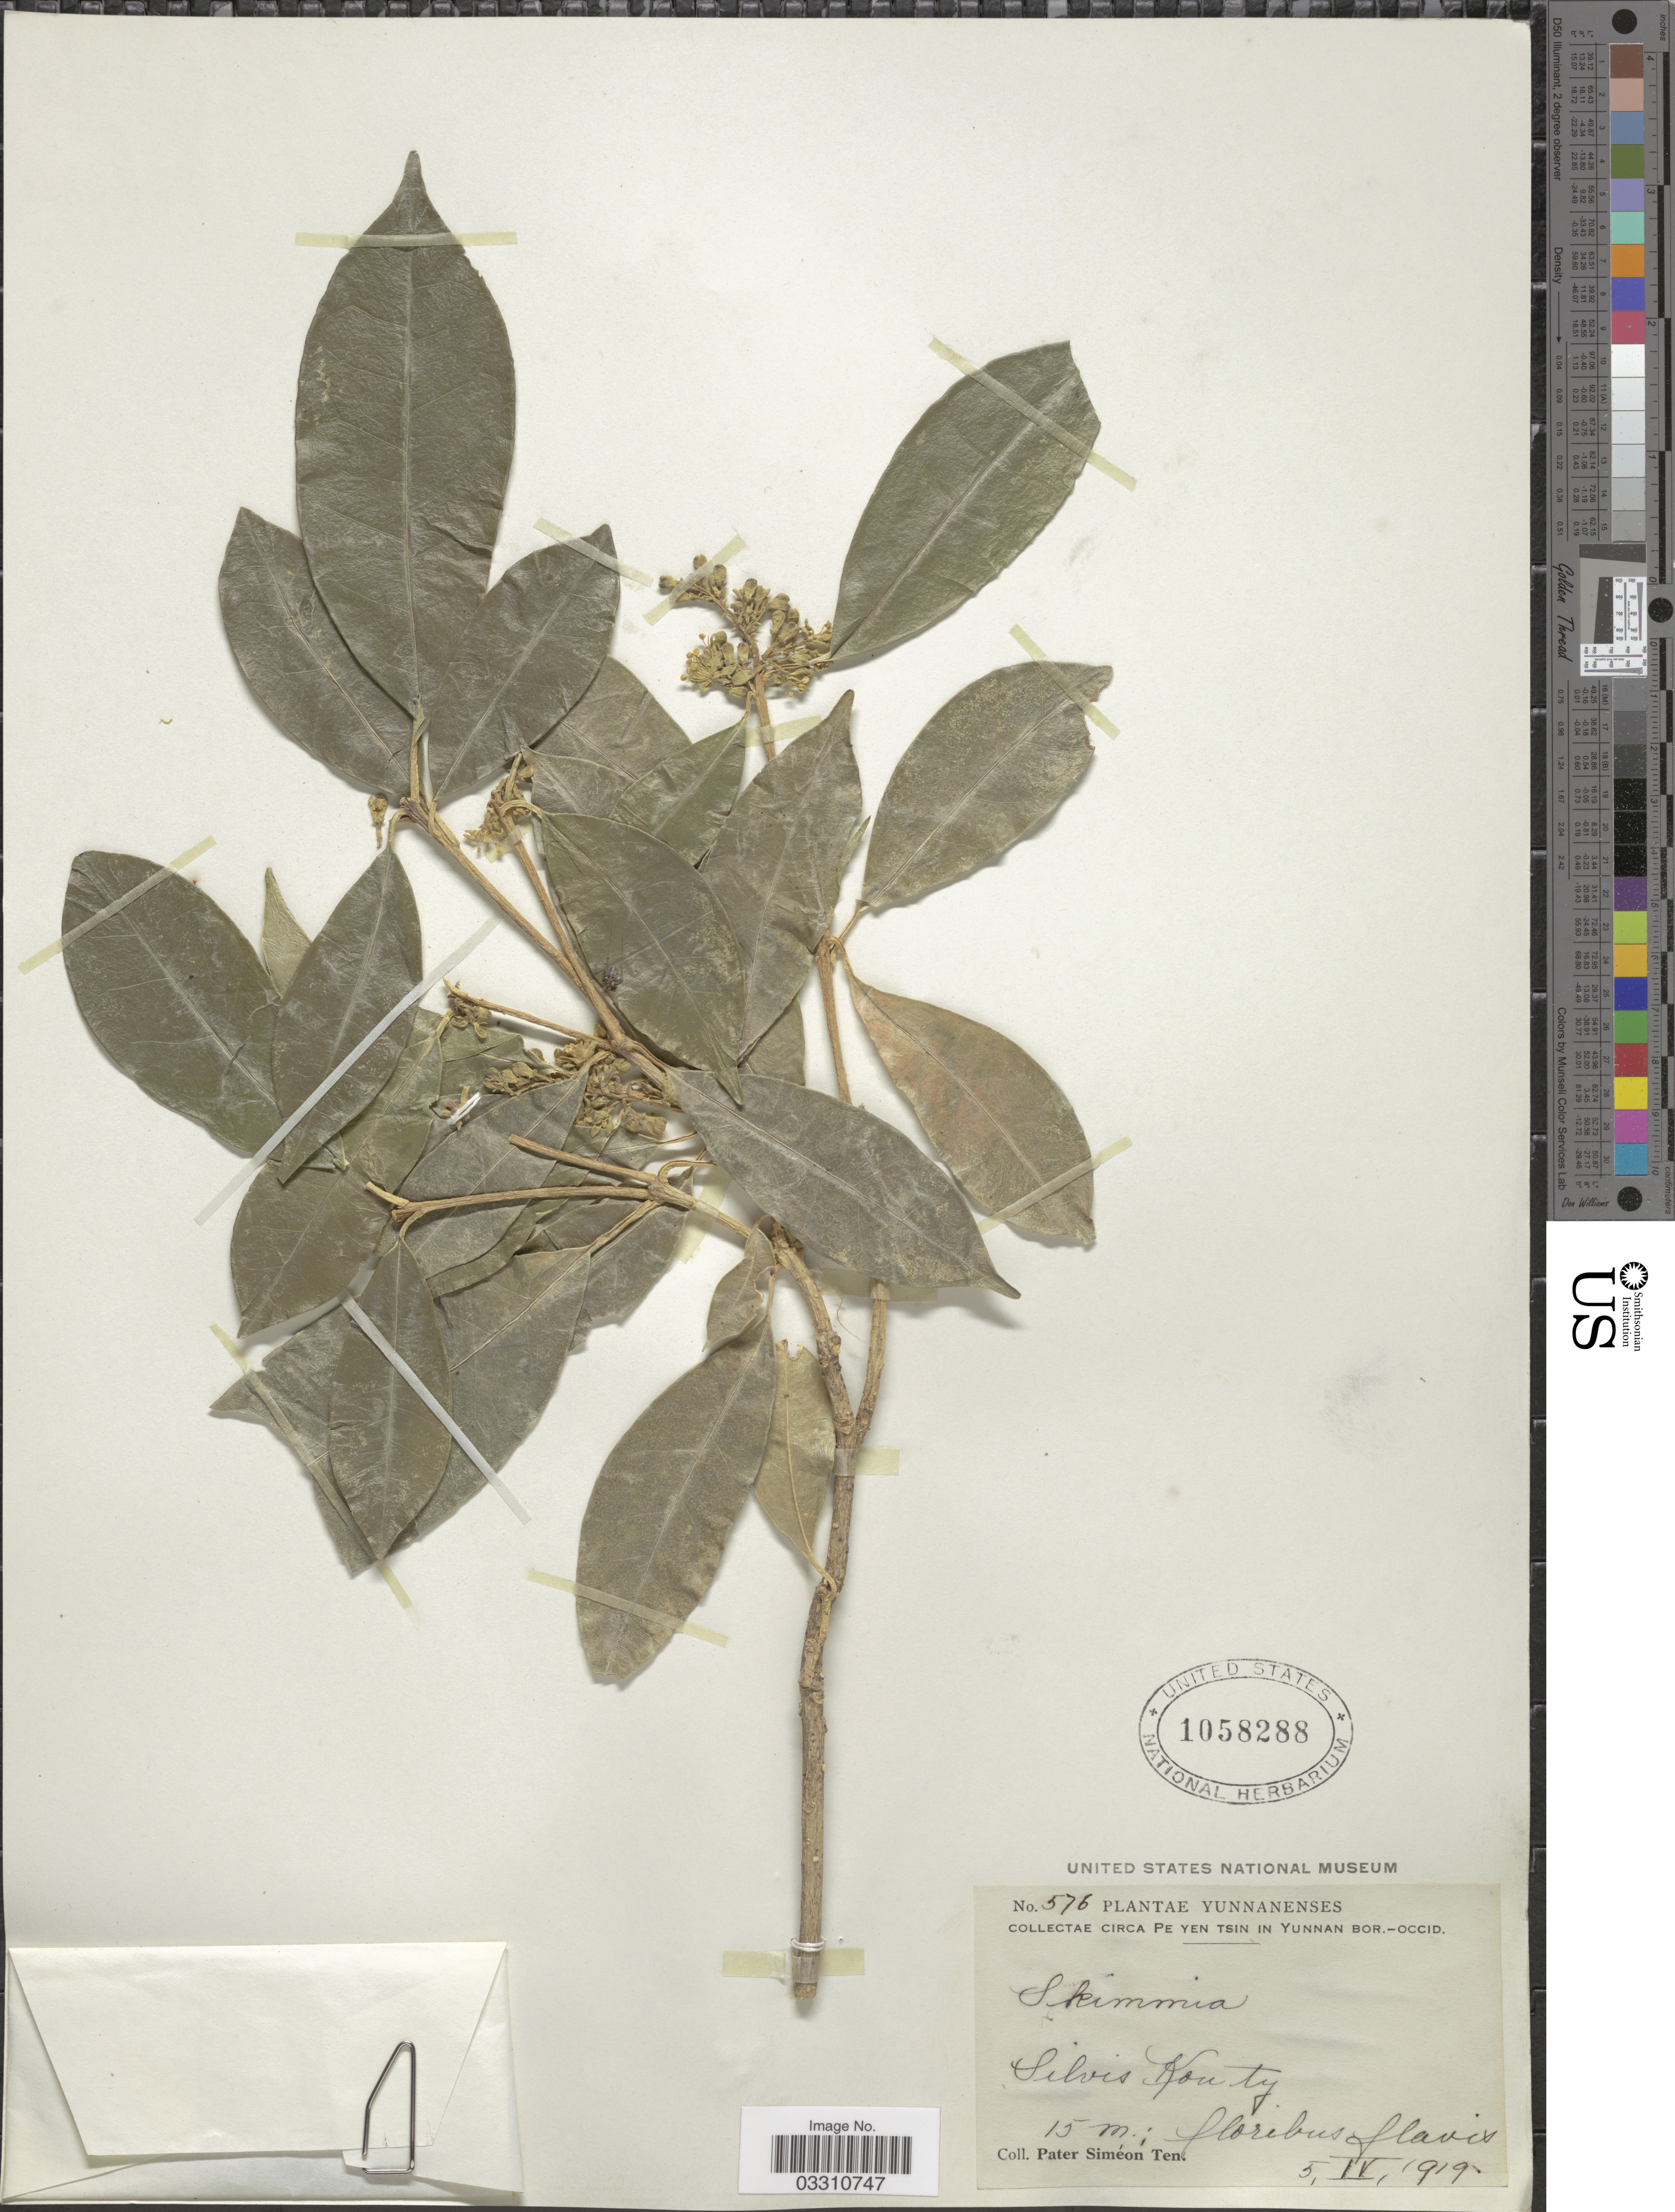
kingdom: Plantae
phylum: Tracheophyta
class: Magnoliopsida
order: Sapindales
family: Rutaceae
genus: Skimmia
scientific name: Skimmia sp.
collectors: P. S. Ten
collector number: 576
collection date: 1919-04-05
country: China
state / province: Yunnan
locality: Circa Pe Yen Tsin in Yunnan Bor.-Occid. Silvis Kouty.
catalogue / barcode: US 1058288